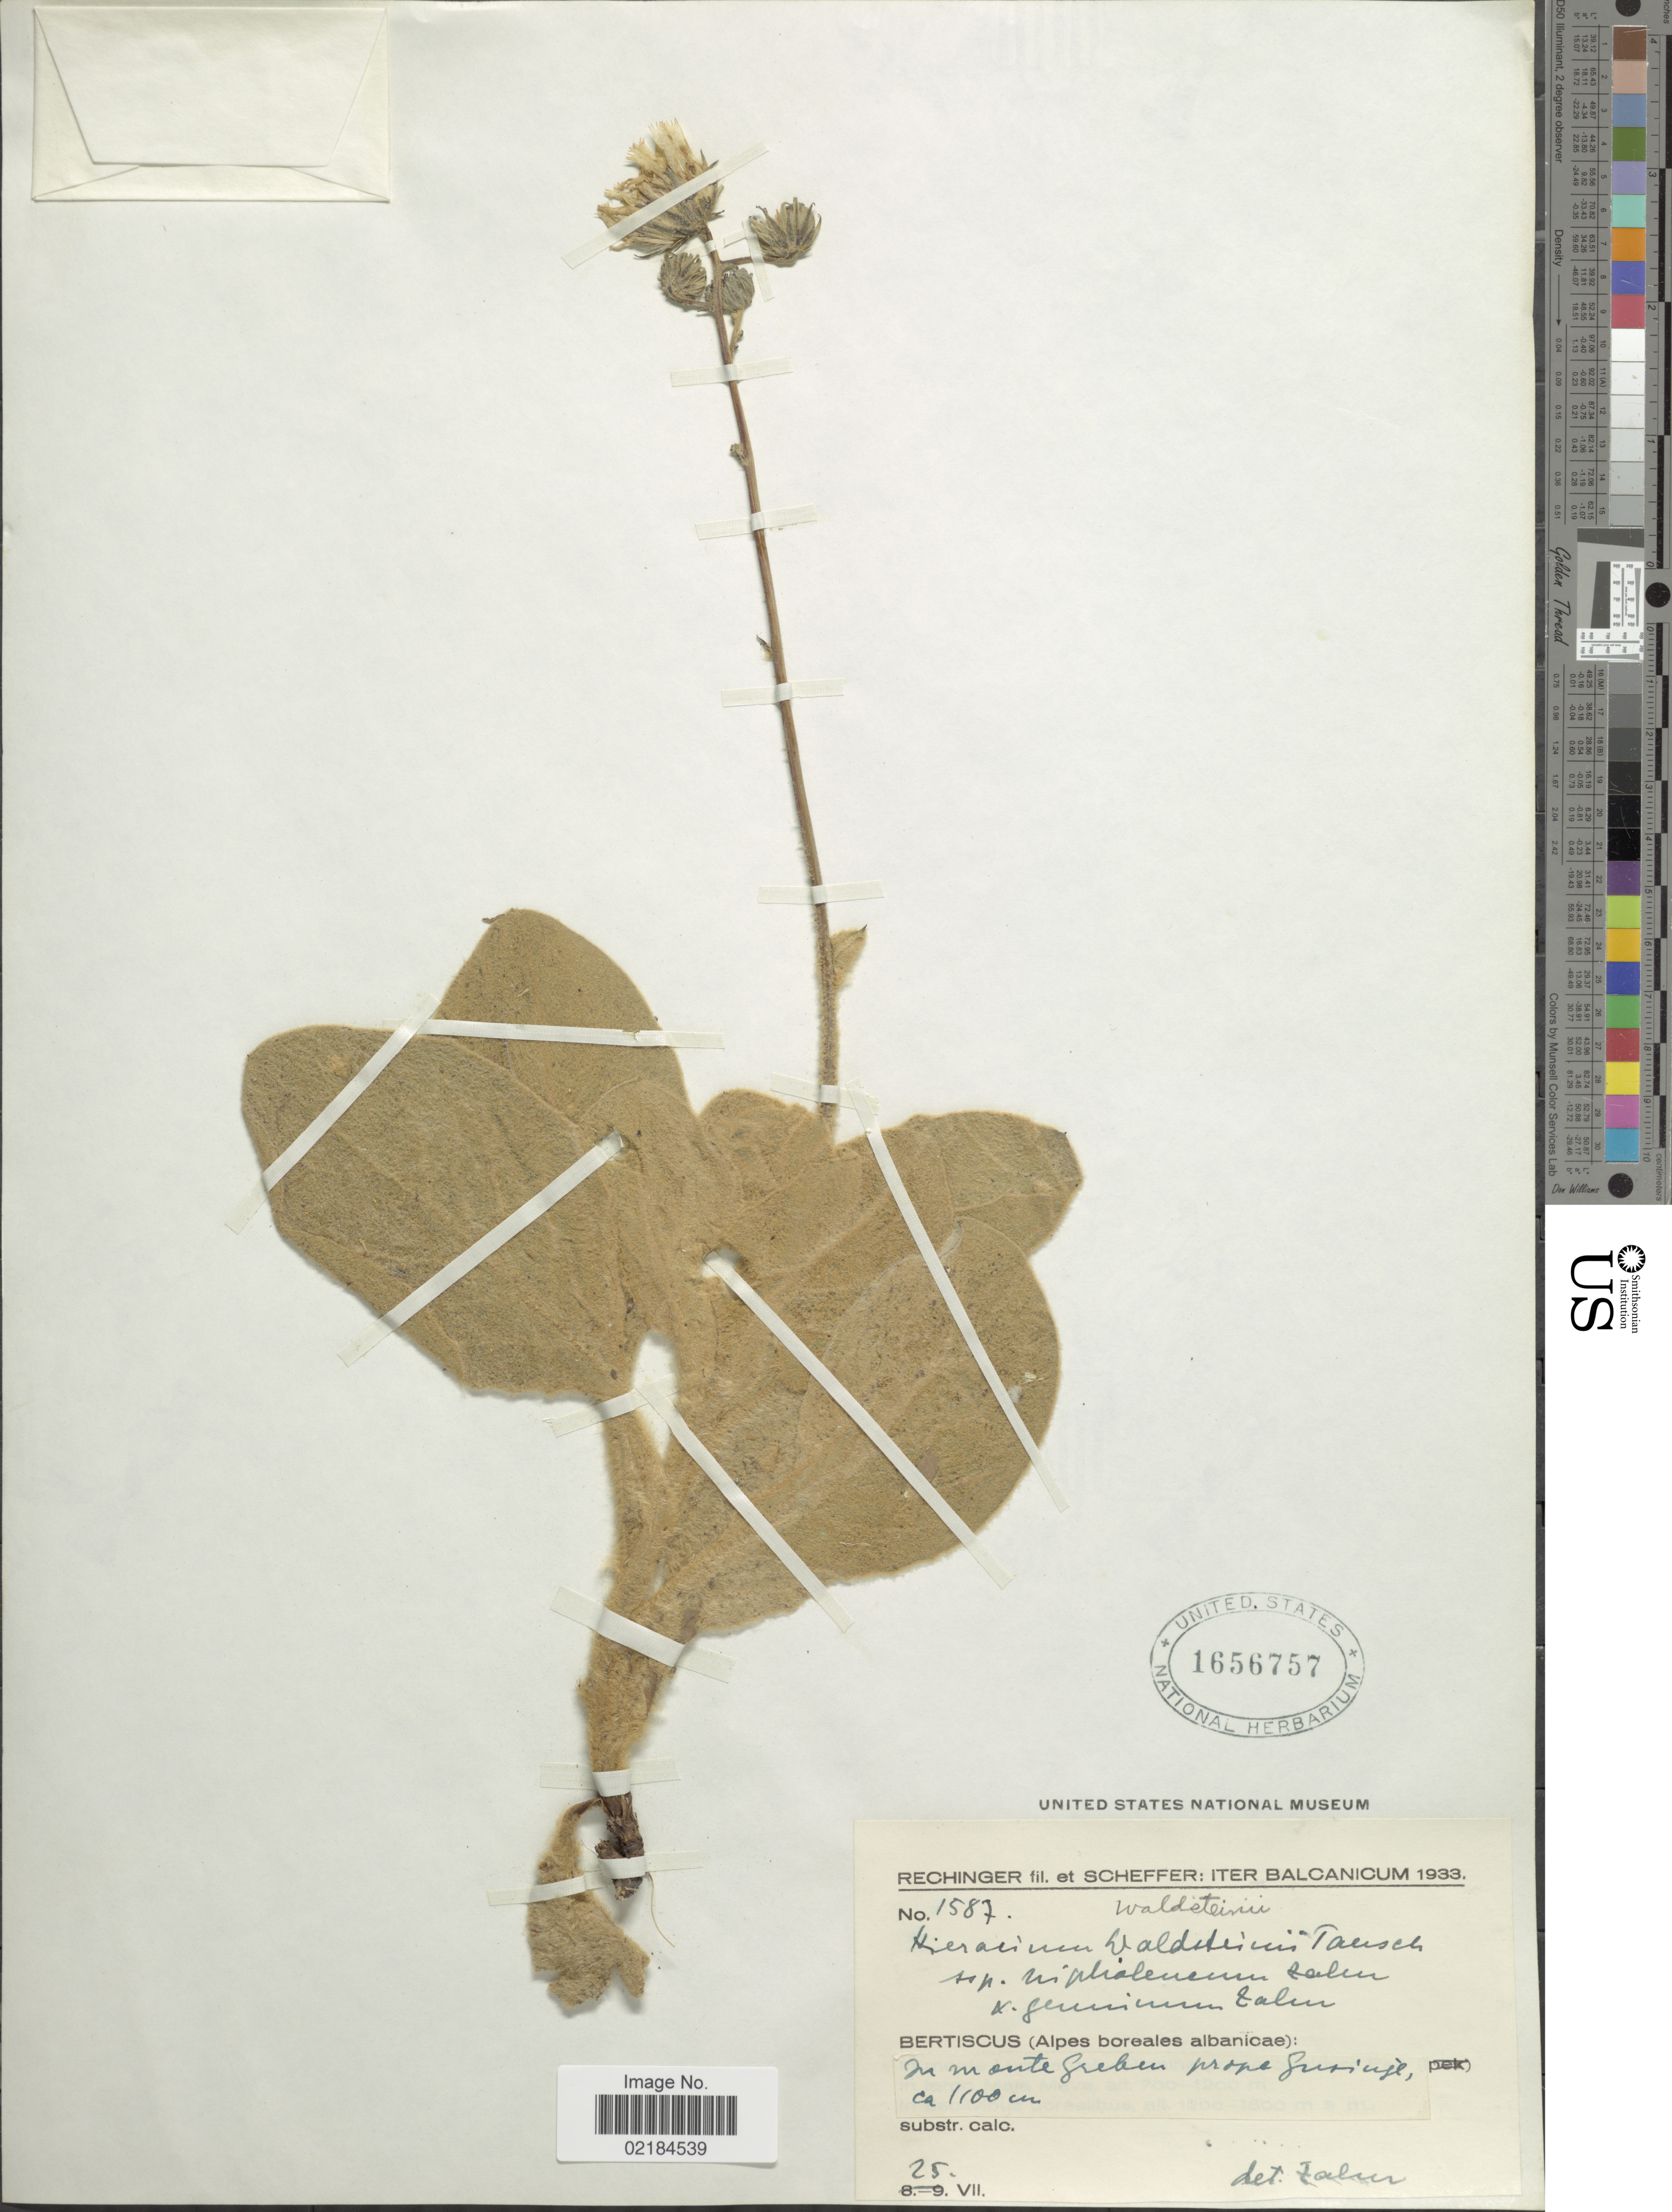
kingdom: Plantae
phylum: Tracheophyta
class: Magnoliopsida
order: Asterales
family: Asteraceae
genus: Hieracium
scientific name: Hieracium waldsteinii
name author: Tausch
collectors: -- Rechinger & Scheffer, --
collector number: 1587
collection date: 1933-07-25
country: Albania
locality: Iter Balcanicum, Bertiscus (Alpes borealis albanicae): In monte greben prope Suriuje [interpreted]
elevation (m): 1100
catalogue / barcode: US 1656757